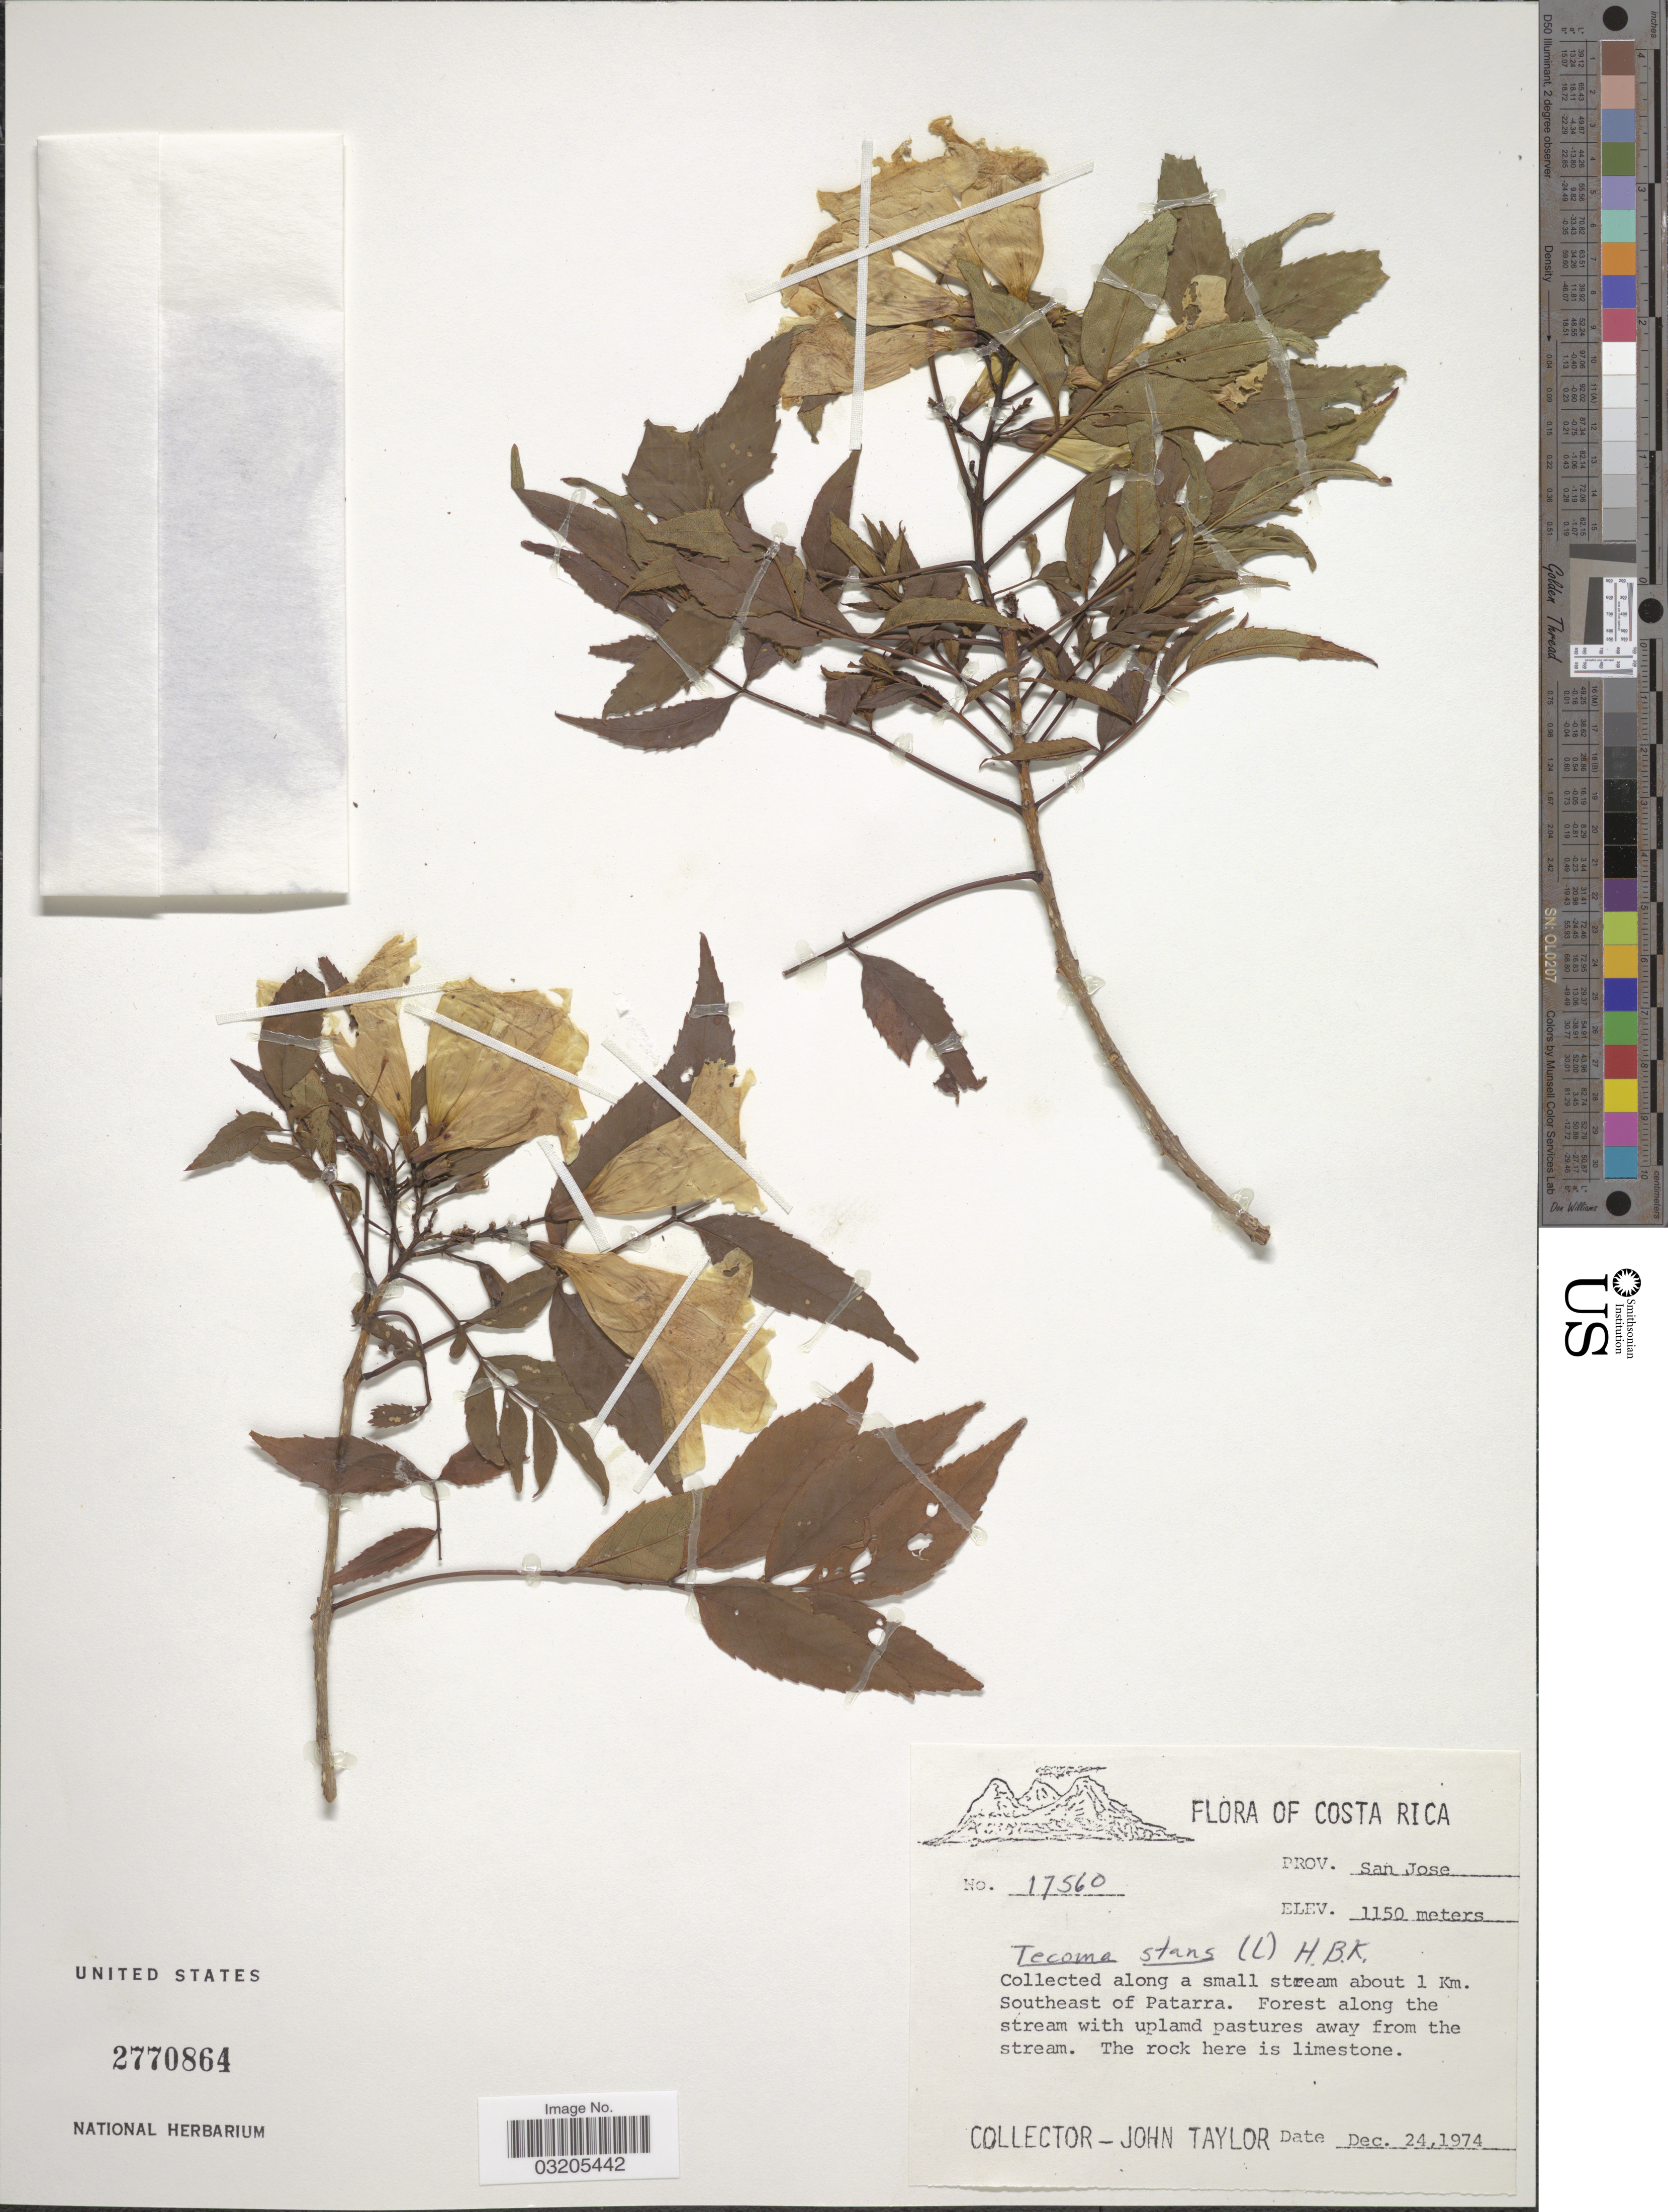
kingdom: Plantae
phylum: Tracheophyta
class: Magnoliopsida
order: Lamiales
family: Bignoniaceae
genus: Tecoma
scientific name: Tecoma stans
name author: (L.) Juss. ex Kunth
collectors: J. Taylor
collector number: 17560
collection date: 1974-12-24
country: Costa Rica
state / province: San José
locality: Along a small stream about 1 Km. Southeast of Patarra.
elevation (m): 1150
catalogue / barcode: US 2770864